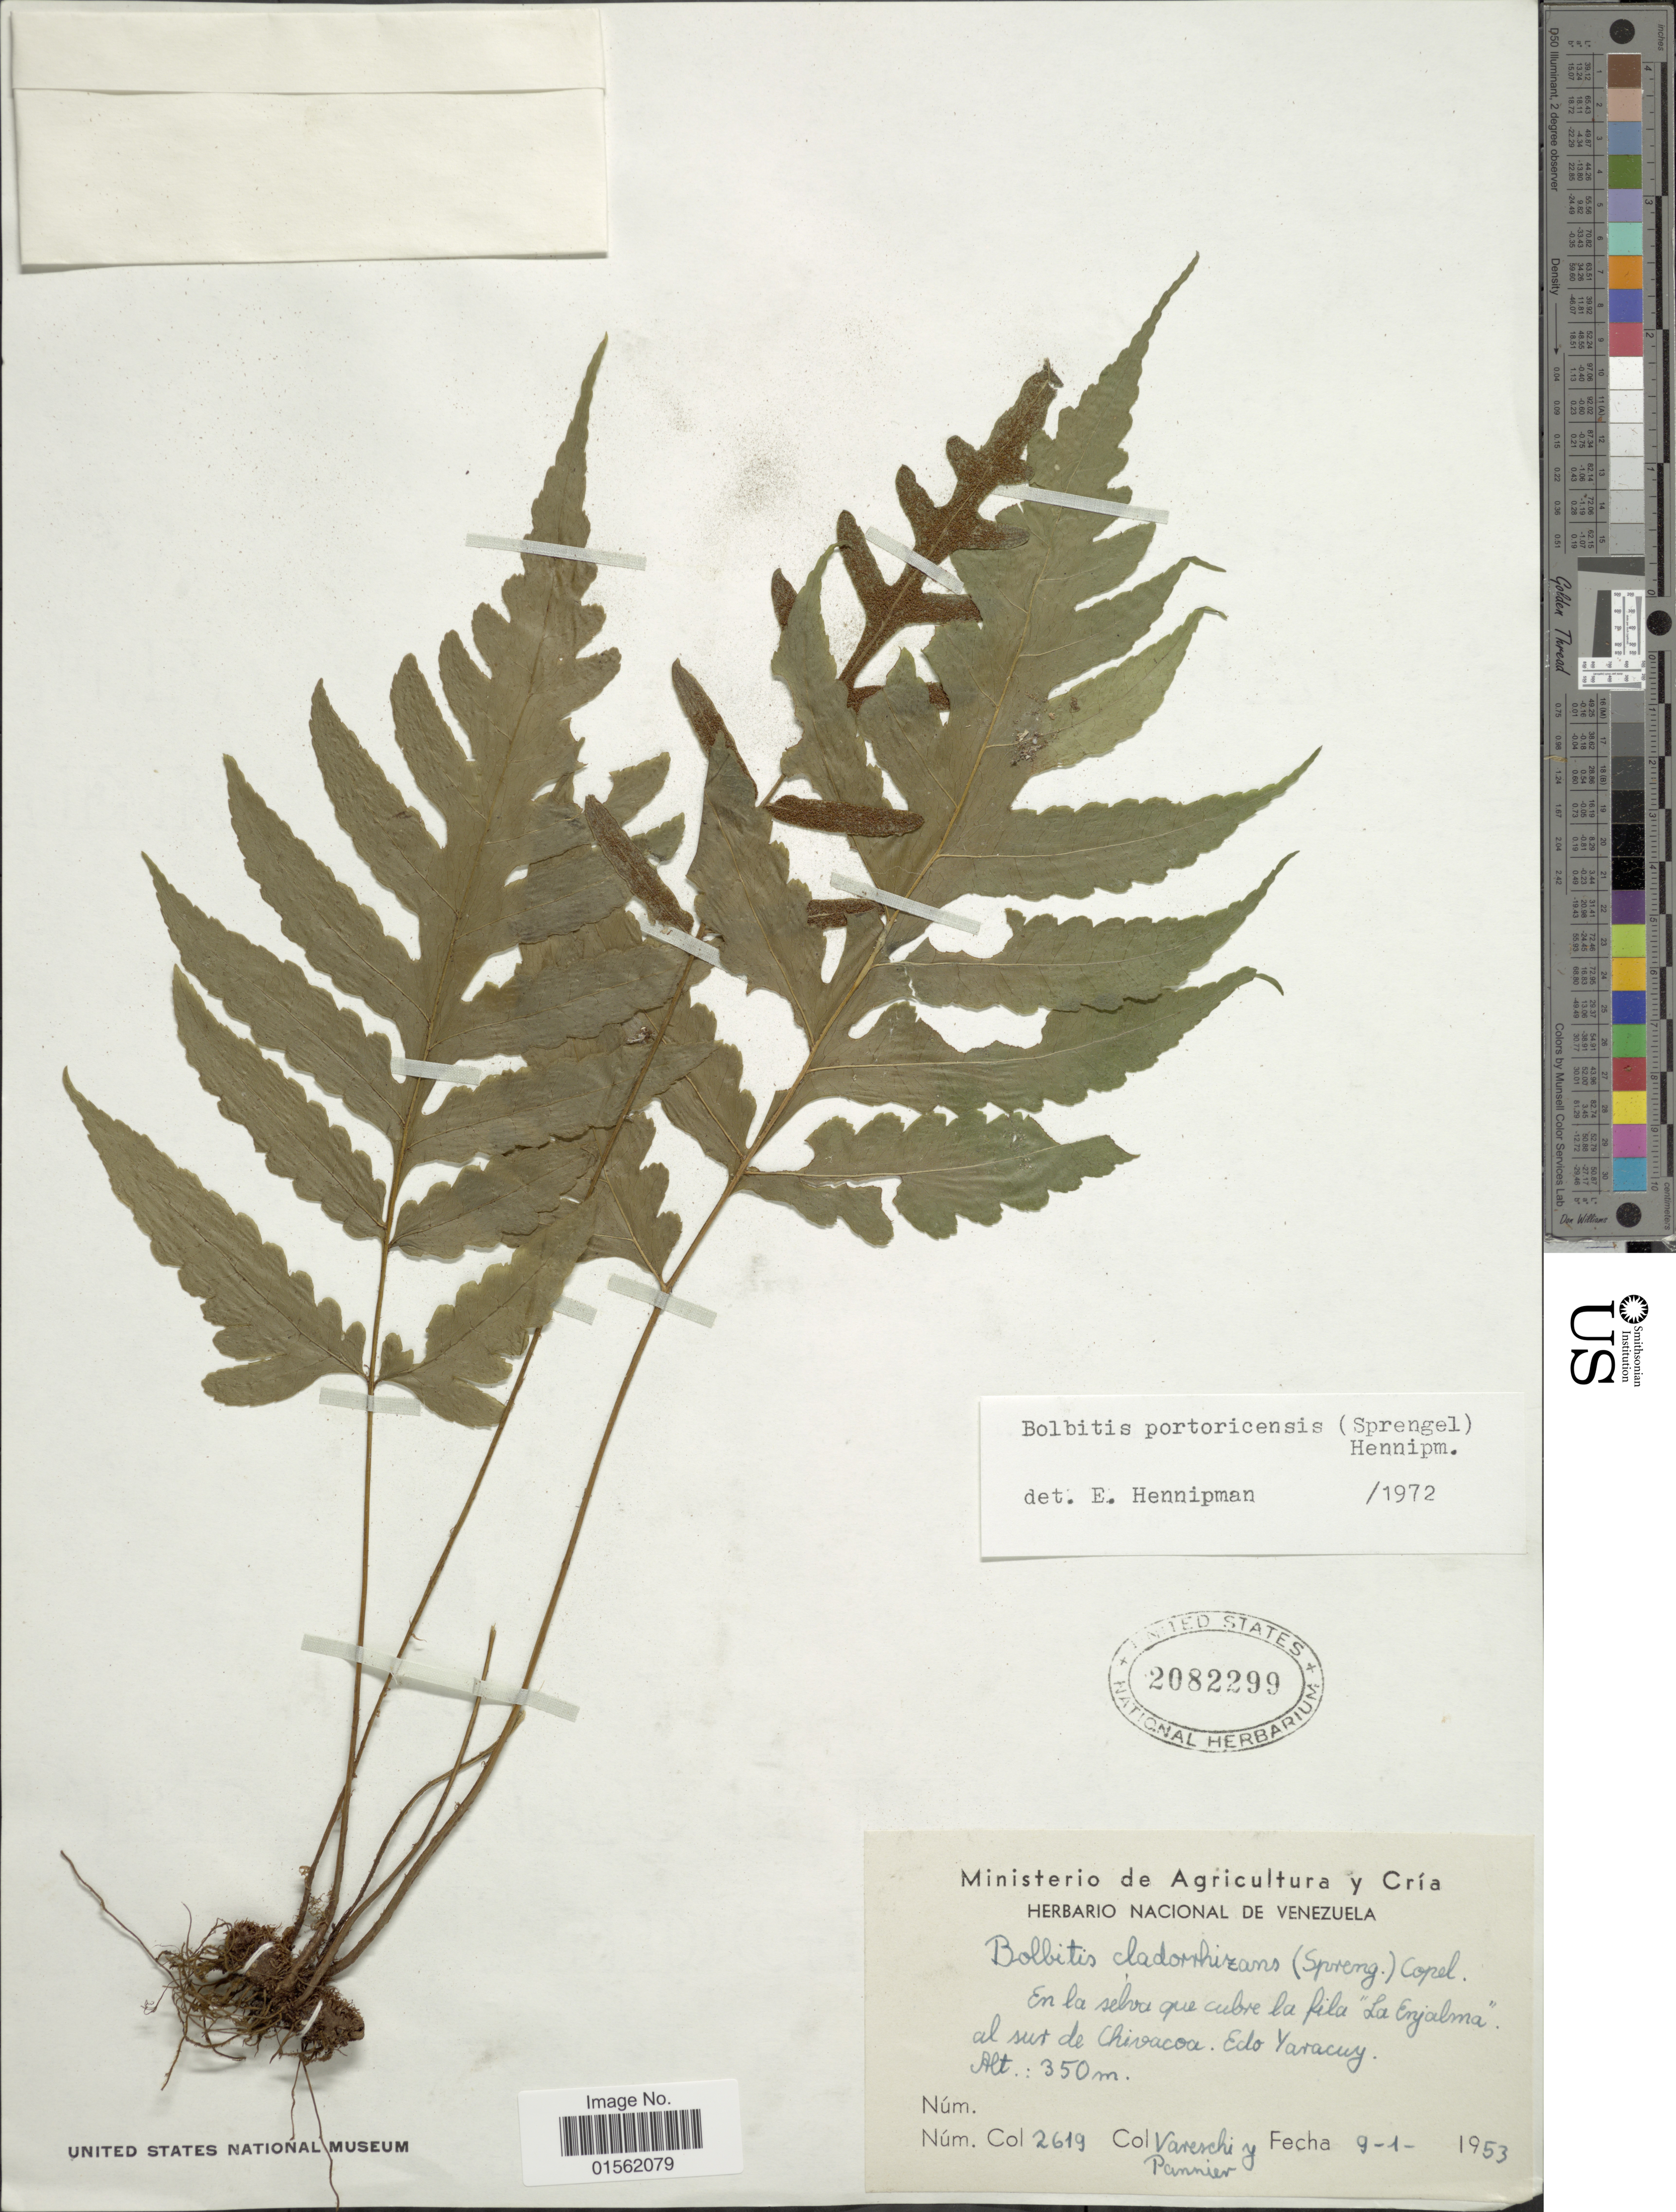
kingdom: Plantae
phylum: Tracheophyta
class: Polypodiopsida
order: Polypodiales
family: Dryopteridaceae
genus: Bolbitis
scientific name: Bolbitis portoricensis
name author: (Spreng.) Hennipman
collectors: -. Vareschi & Pannier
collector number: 2619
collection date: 1953-01-09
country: Venezuela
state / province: Yaracuy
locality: En la selva que cubre la fila "La Enjalma" al sur de Chivacoa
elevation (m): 350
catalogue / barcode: US 2082299